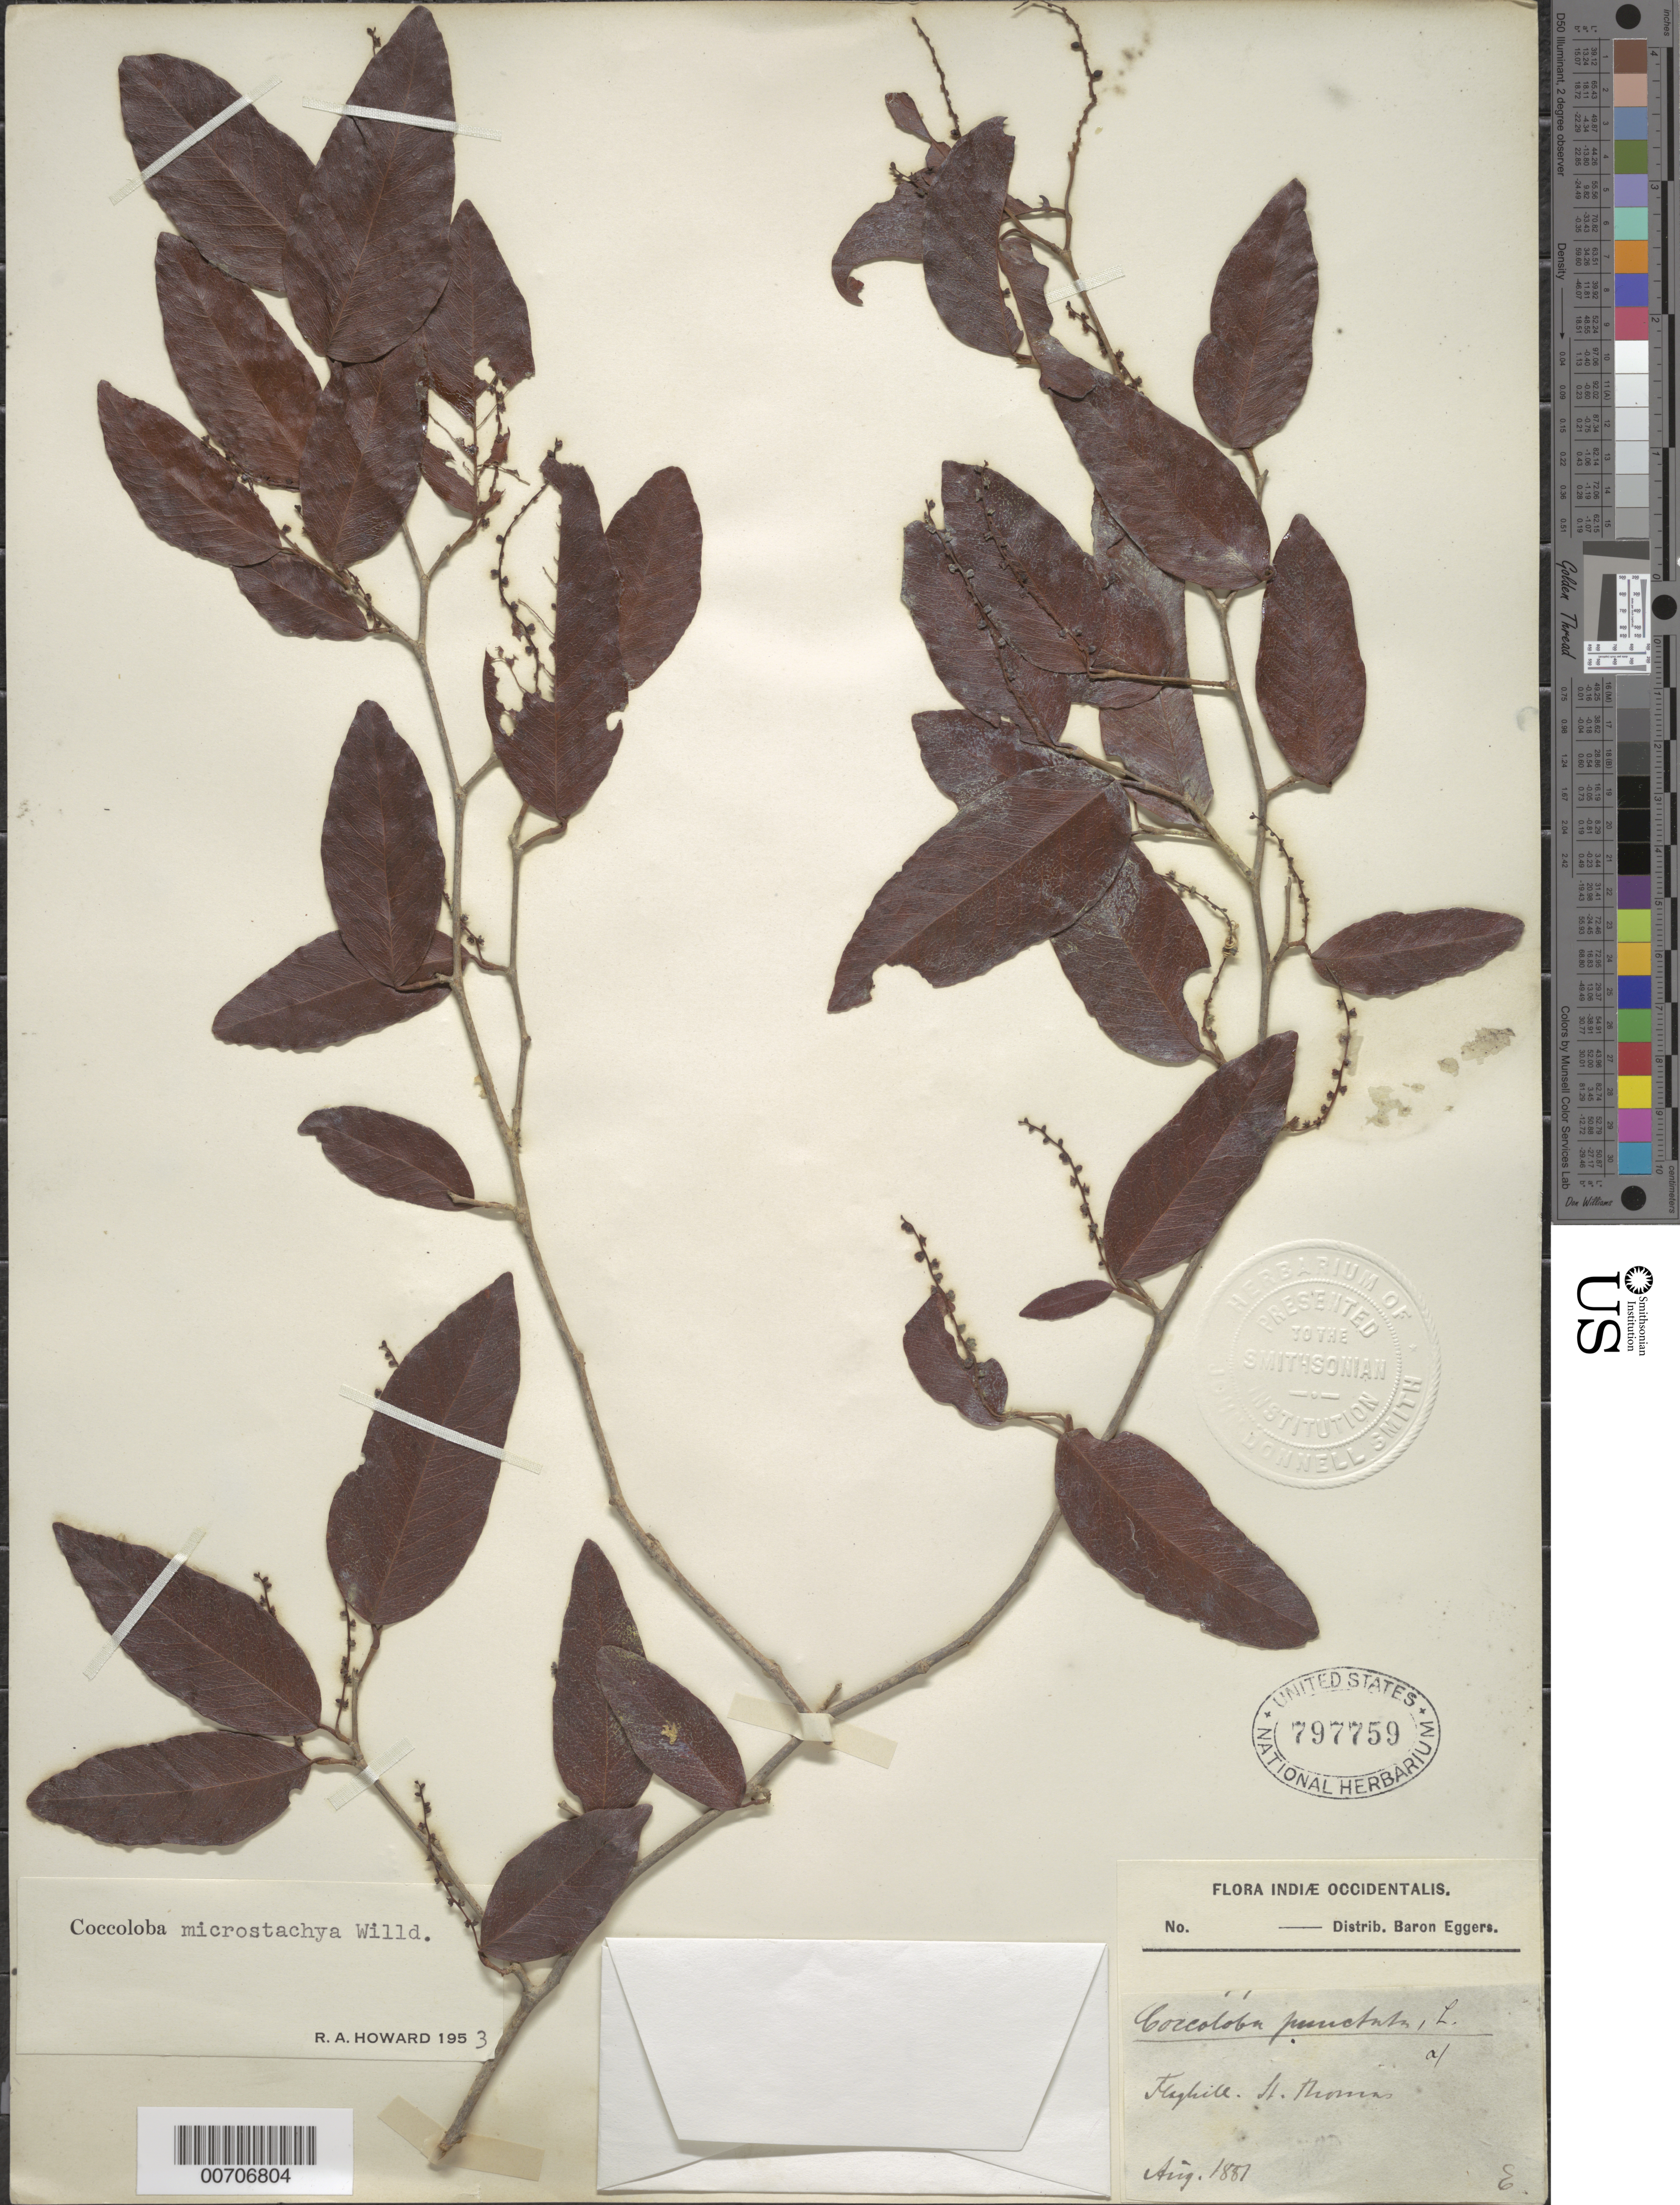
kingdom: Plantae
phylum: Tracheophyta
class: Magnoliopsida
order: Caryophyllales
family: Polygonaceae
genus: Coccoloba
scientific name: Coccoloba microstachya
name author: Willd.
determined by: Howard, R. A.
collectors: H. F. A. von Eggers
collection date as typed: Aug 1881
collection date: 1881-08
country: U.S. Virgin Islands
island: St. Thomas Island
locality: Kingshill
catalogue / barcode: US 797759